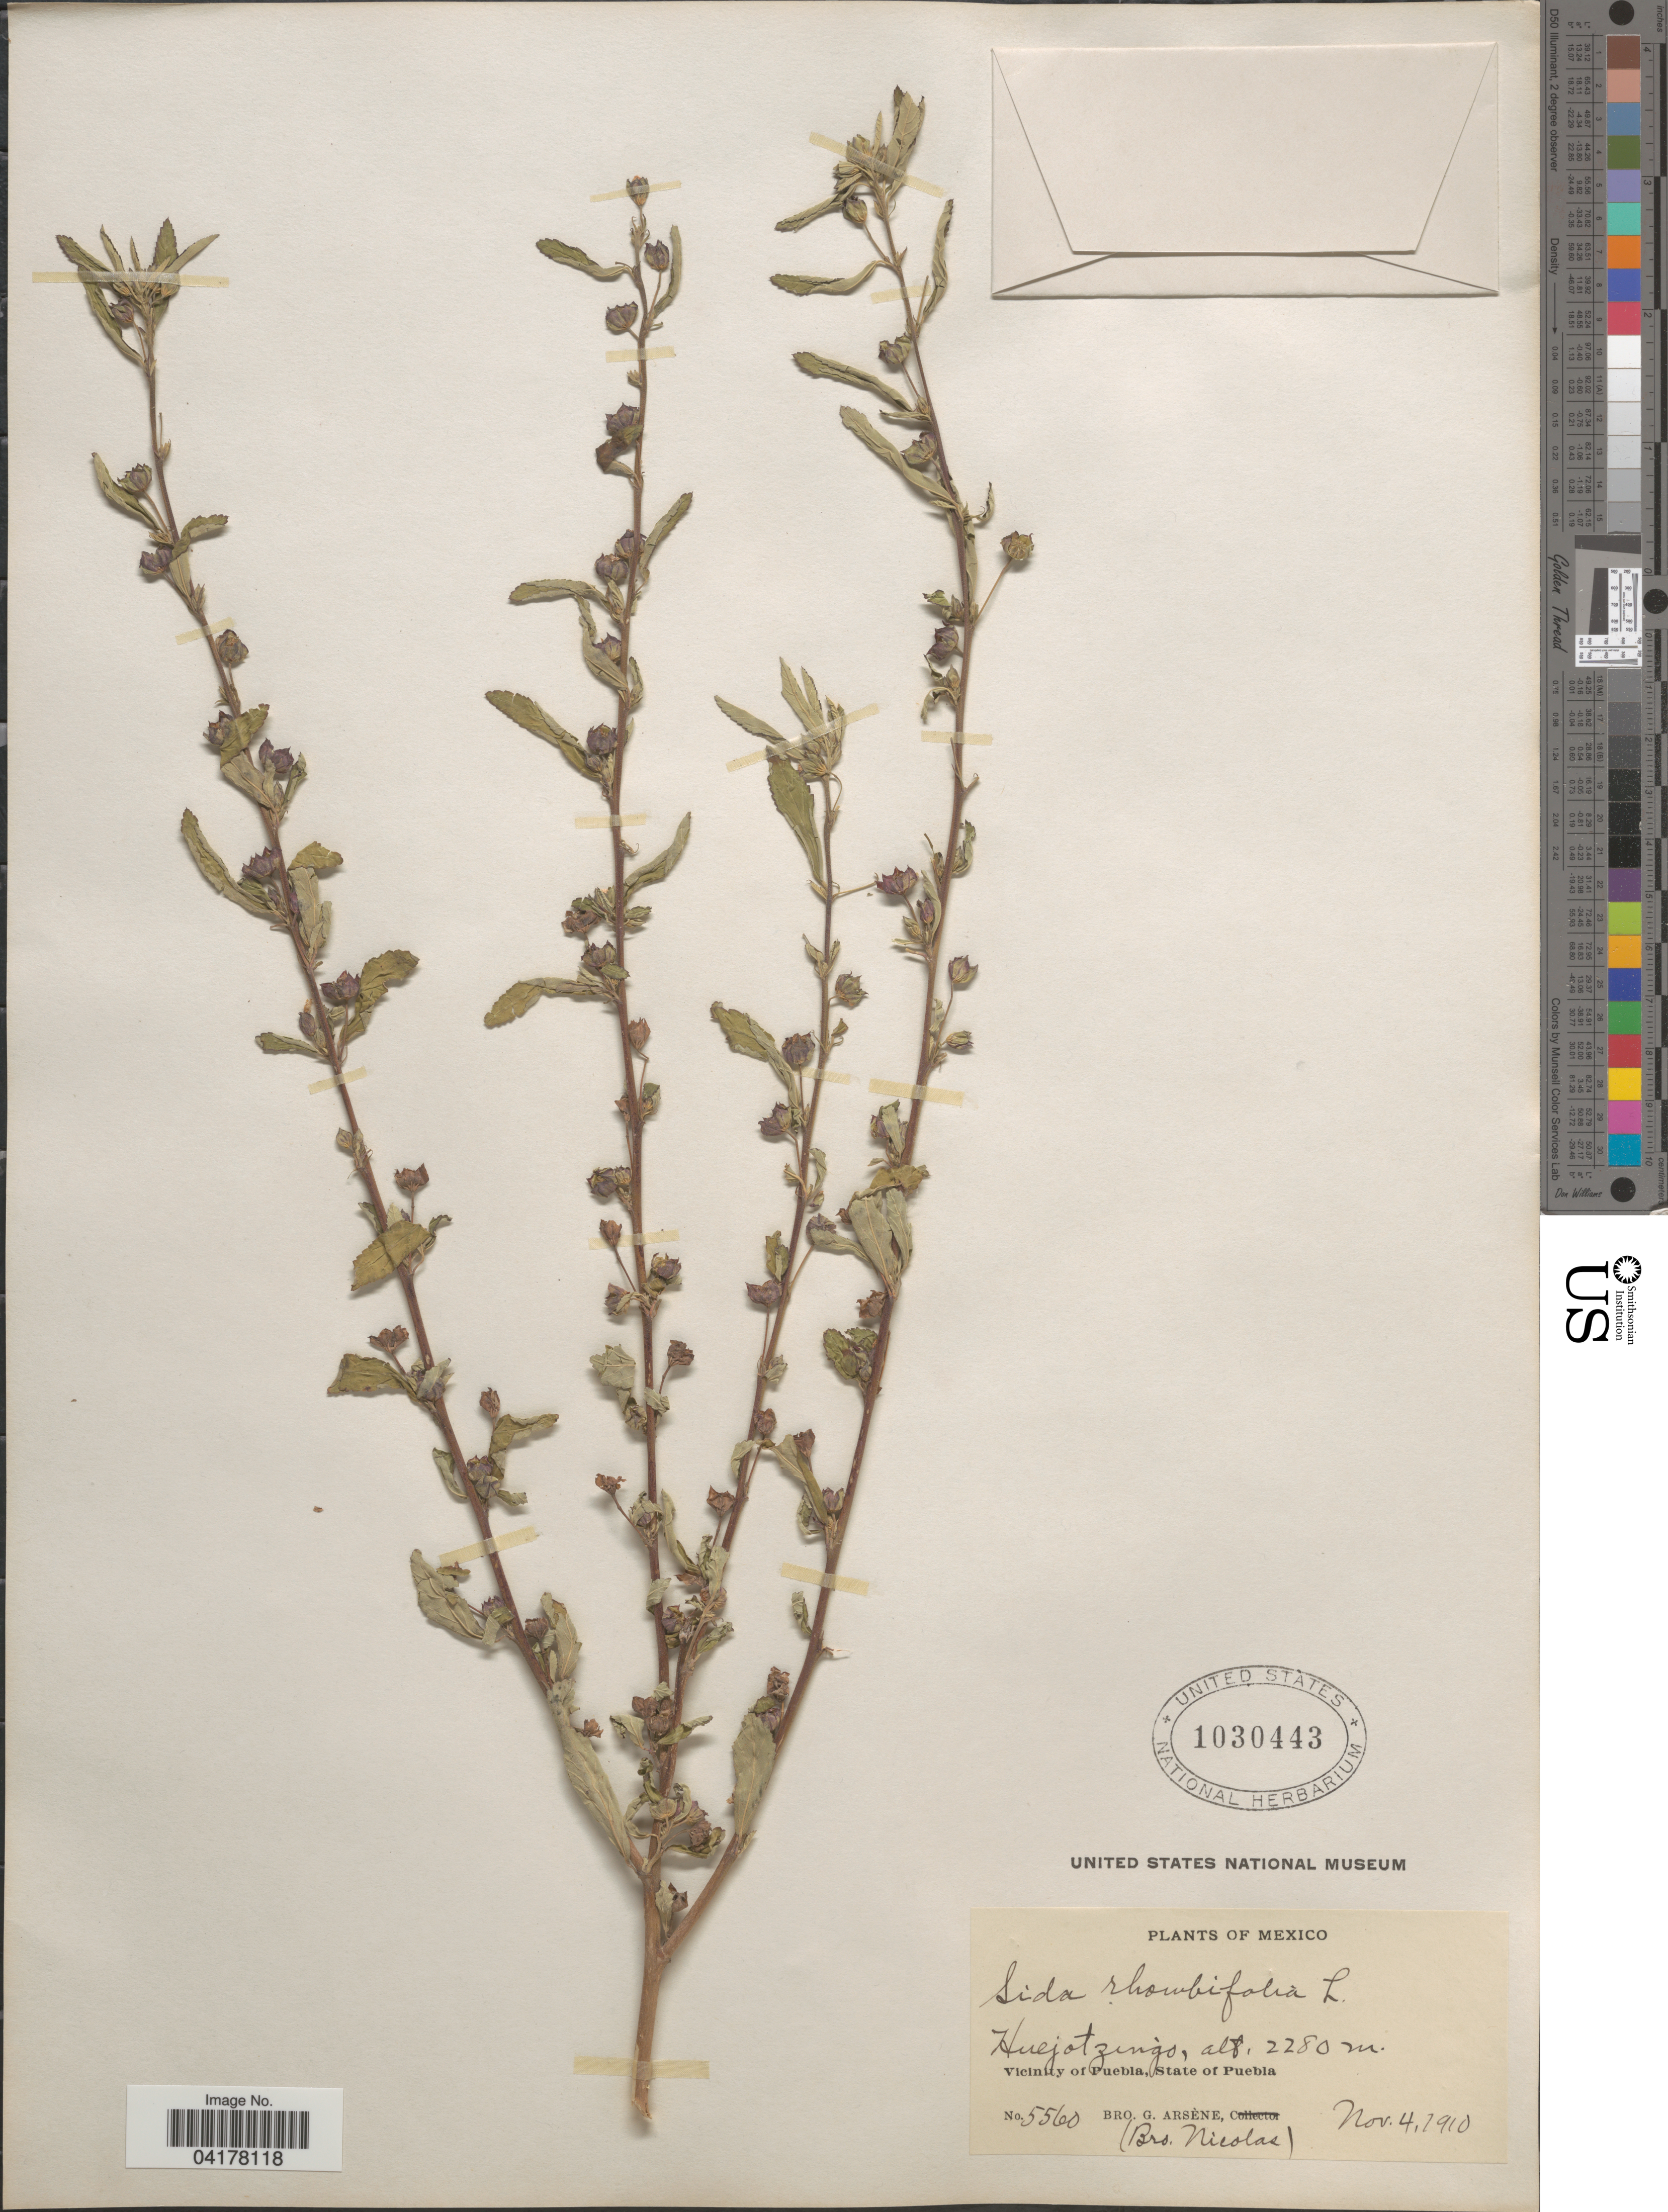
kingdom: Plantae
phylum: Tracheophyta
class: Magnoliopsida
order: Malvales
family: Malvaceae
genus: Sida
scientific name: Sida rhombifolia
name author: L.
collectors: Bro. G. Arsène & Bro. Nicolas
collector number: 5560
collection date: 1910-11-04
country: Mexico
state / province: Puebla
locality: Huejotzingo. Vicinity of Puebla.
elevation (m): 2280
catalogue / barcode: US 1030443